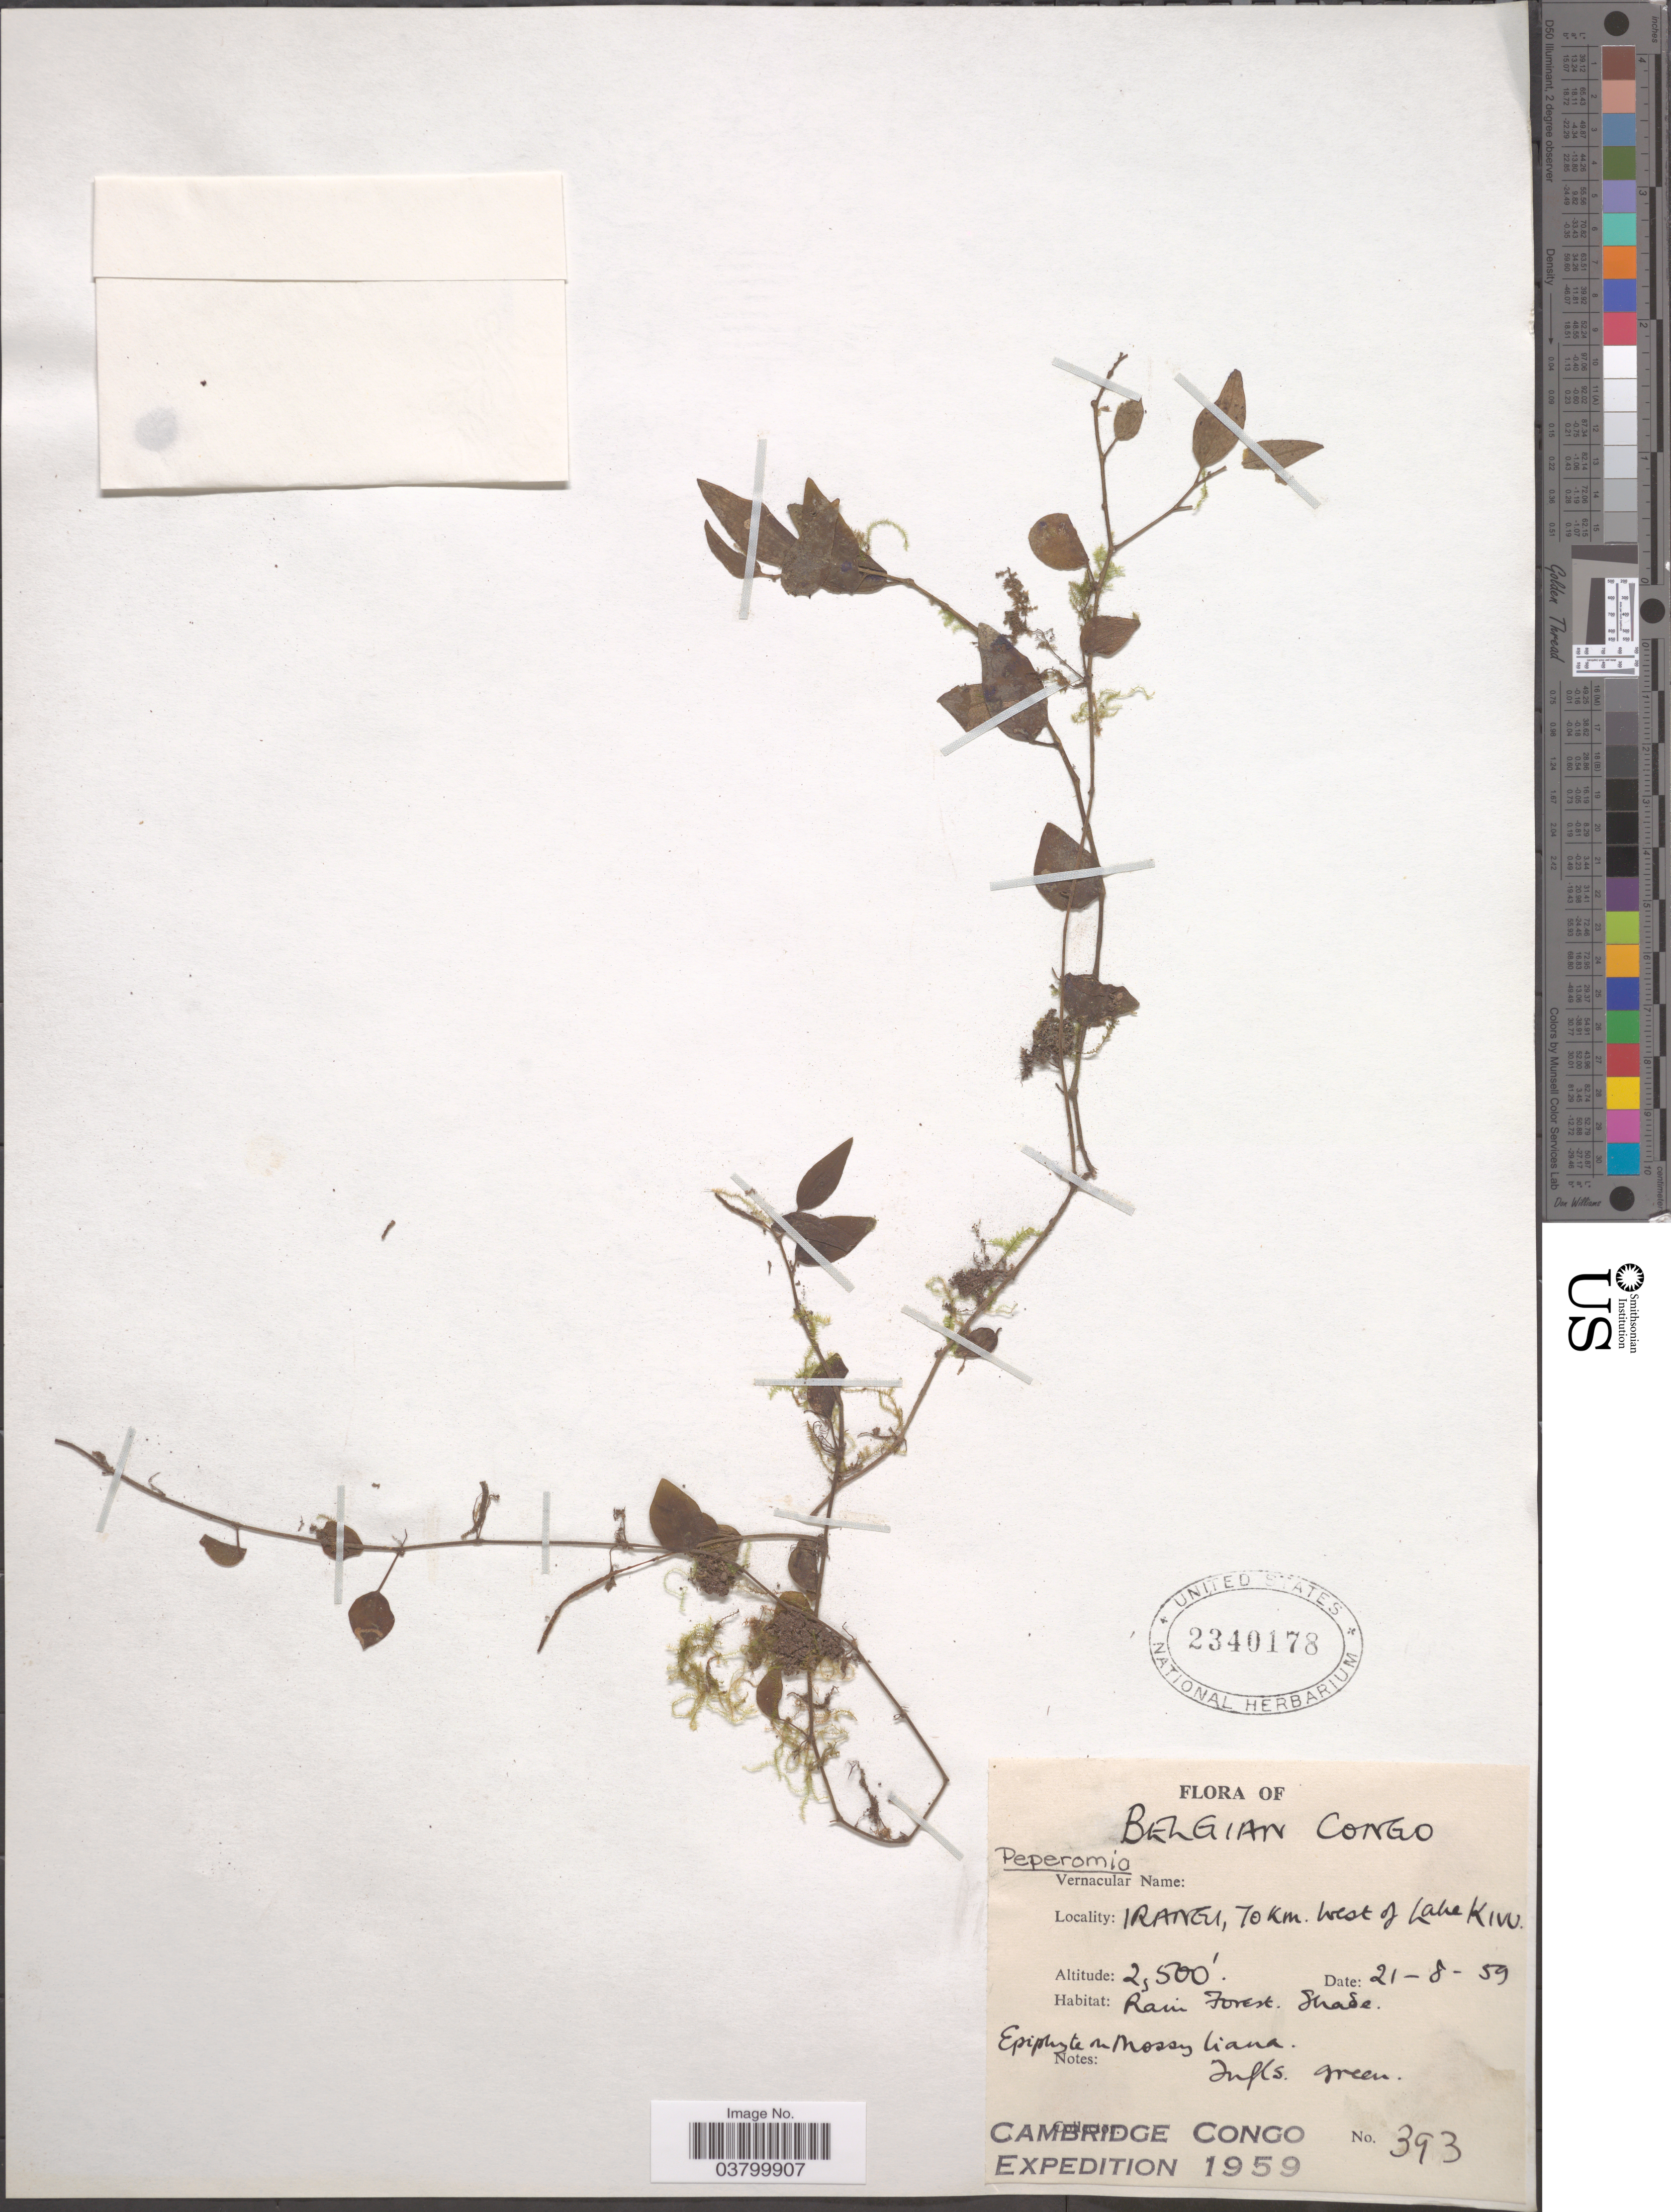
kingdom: Plantae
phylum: Tracheophyta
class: Magnoliopsida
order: Piperales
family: Piperaceae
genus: Peperomia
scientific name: Peperomia sp.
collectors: Cambridge Congo Expedition 1959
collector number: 393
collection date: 1959-08-21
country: Congo, Democratic Republic of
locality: Belgian Congo. Irangi, 70 km. west of Lake Kivu.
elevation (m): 762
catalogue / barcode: US 2340178